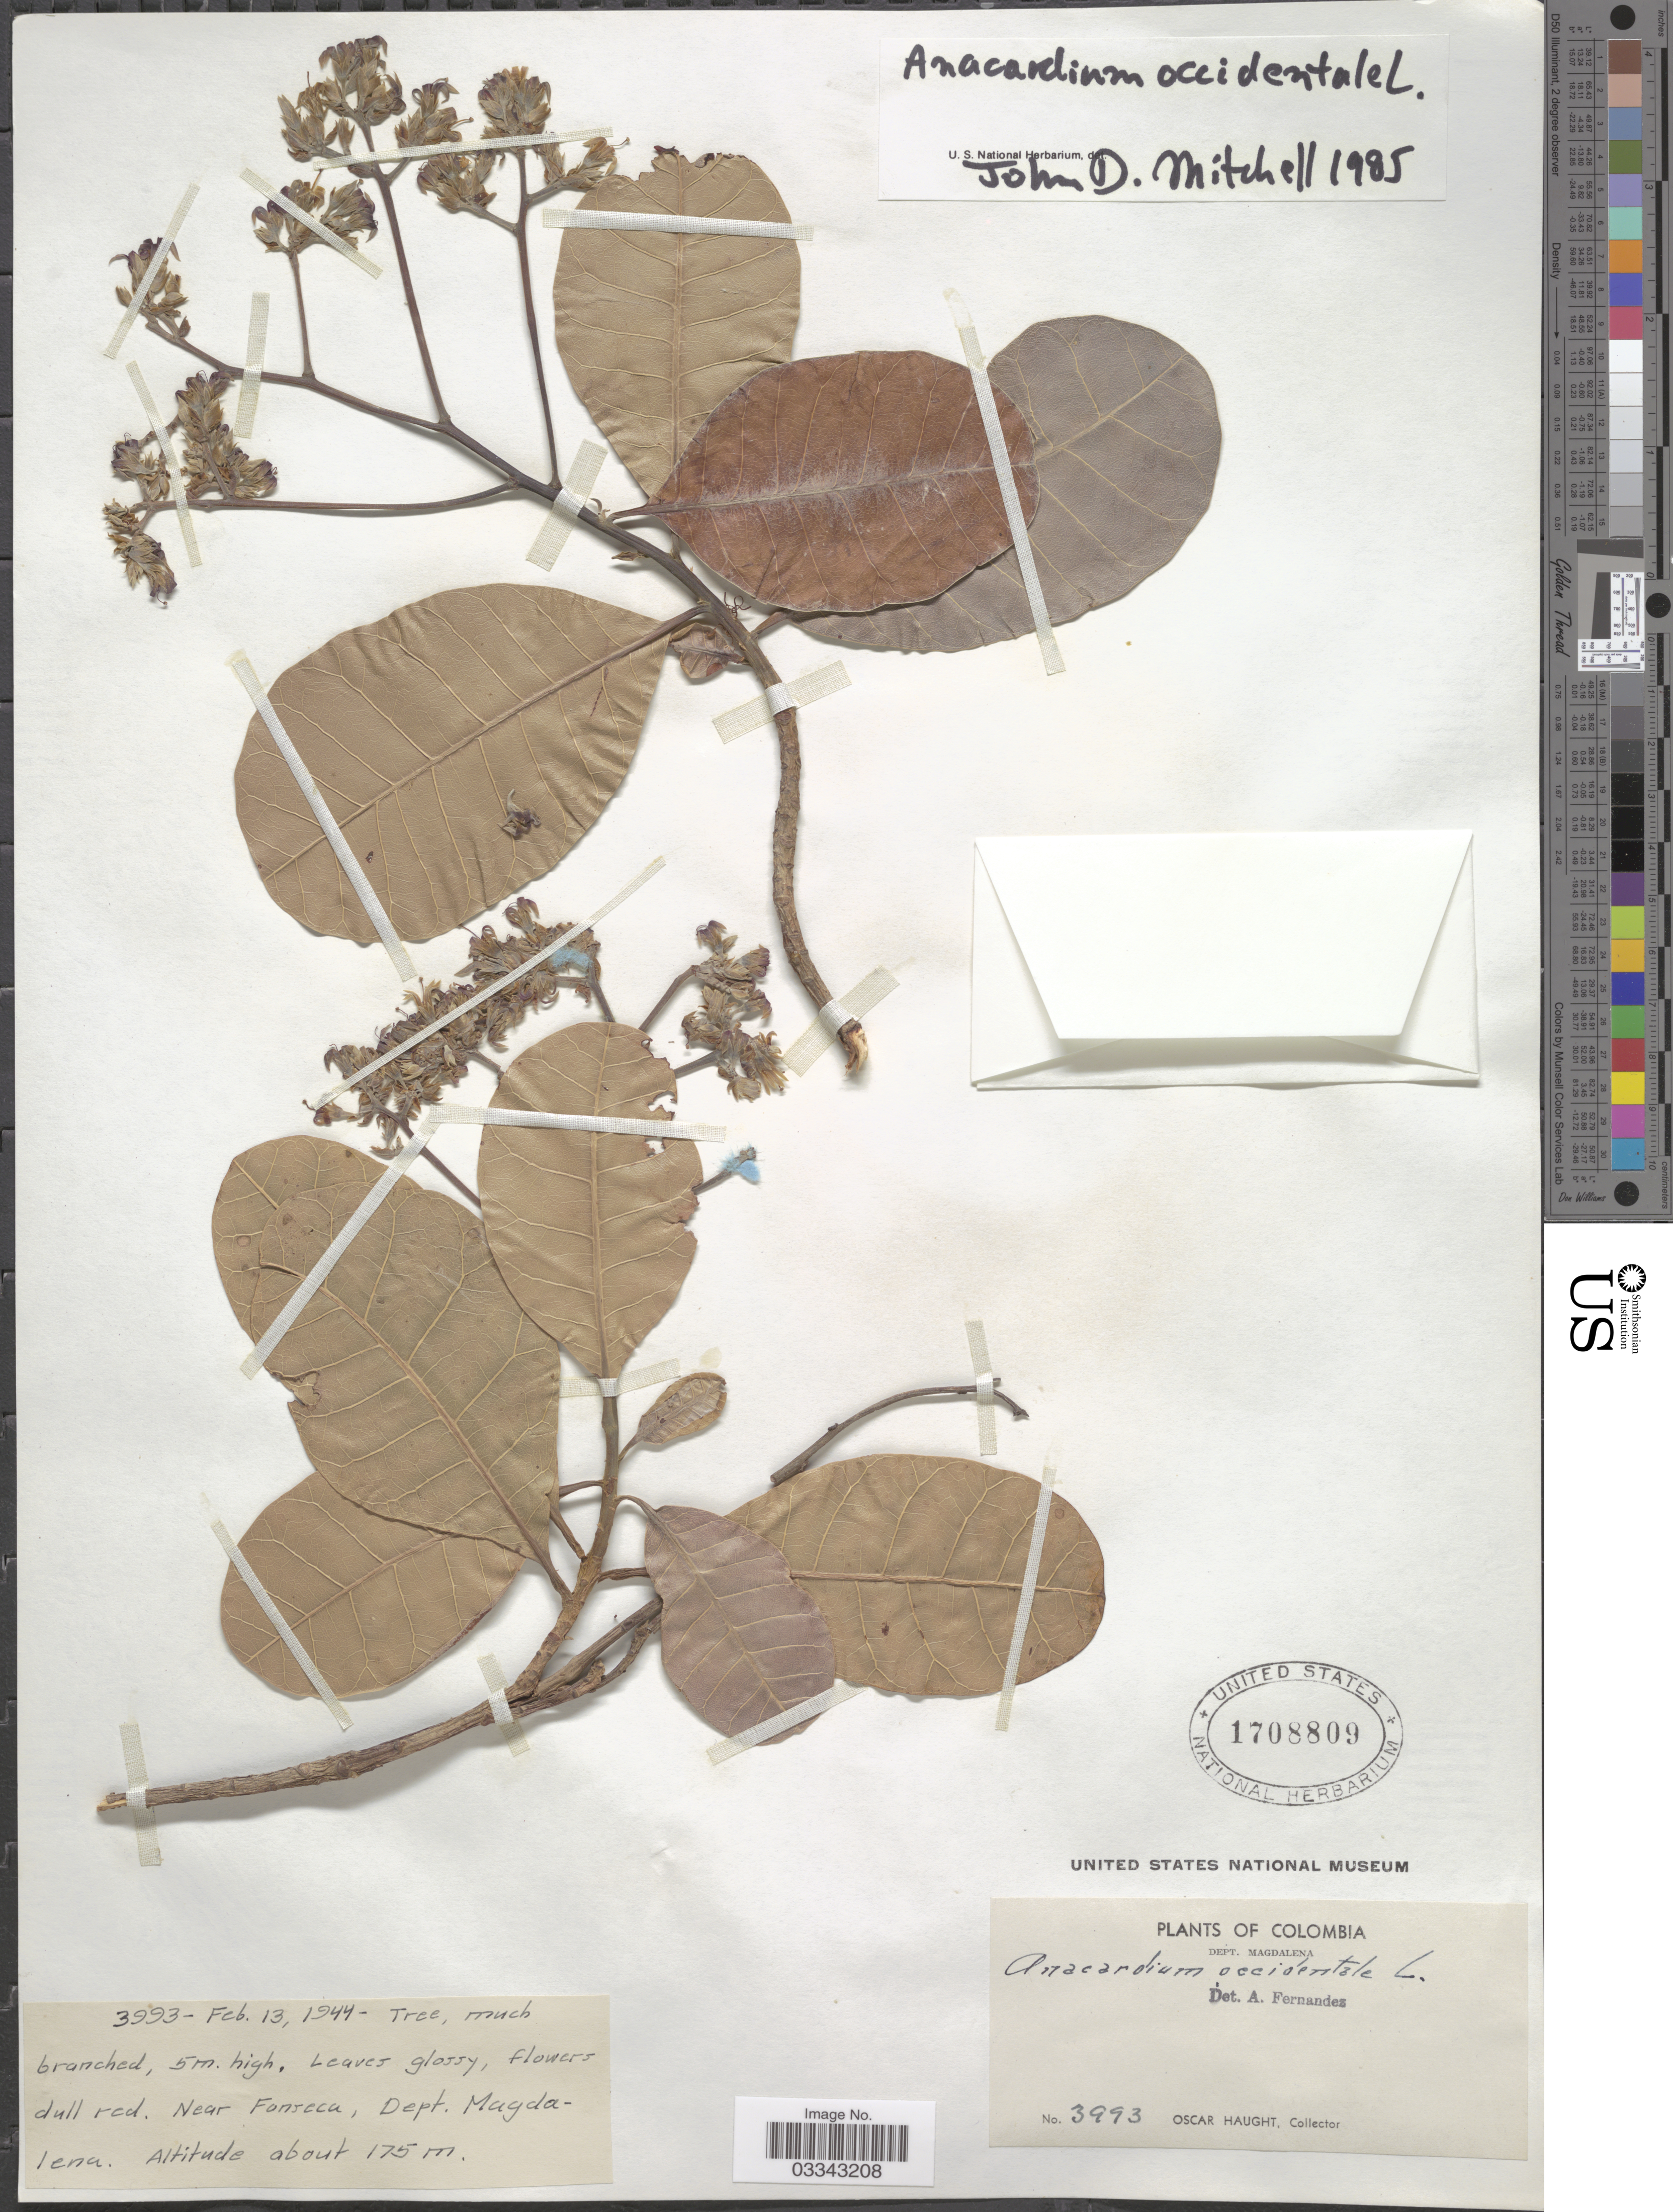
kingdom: Plantae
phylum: Tracheophyta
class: Magnoliopsida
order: Sapindales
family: Anacardiaceae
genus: Anacardium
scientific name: Anacardium occidentale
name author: L.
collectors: O. Haught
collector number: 3993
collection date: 1944-02-13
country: Colombia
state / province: Magdalena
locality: Dept. Magdalena. Near Fonseca.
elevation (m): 175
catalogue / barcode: US 1708809